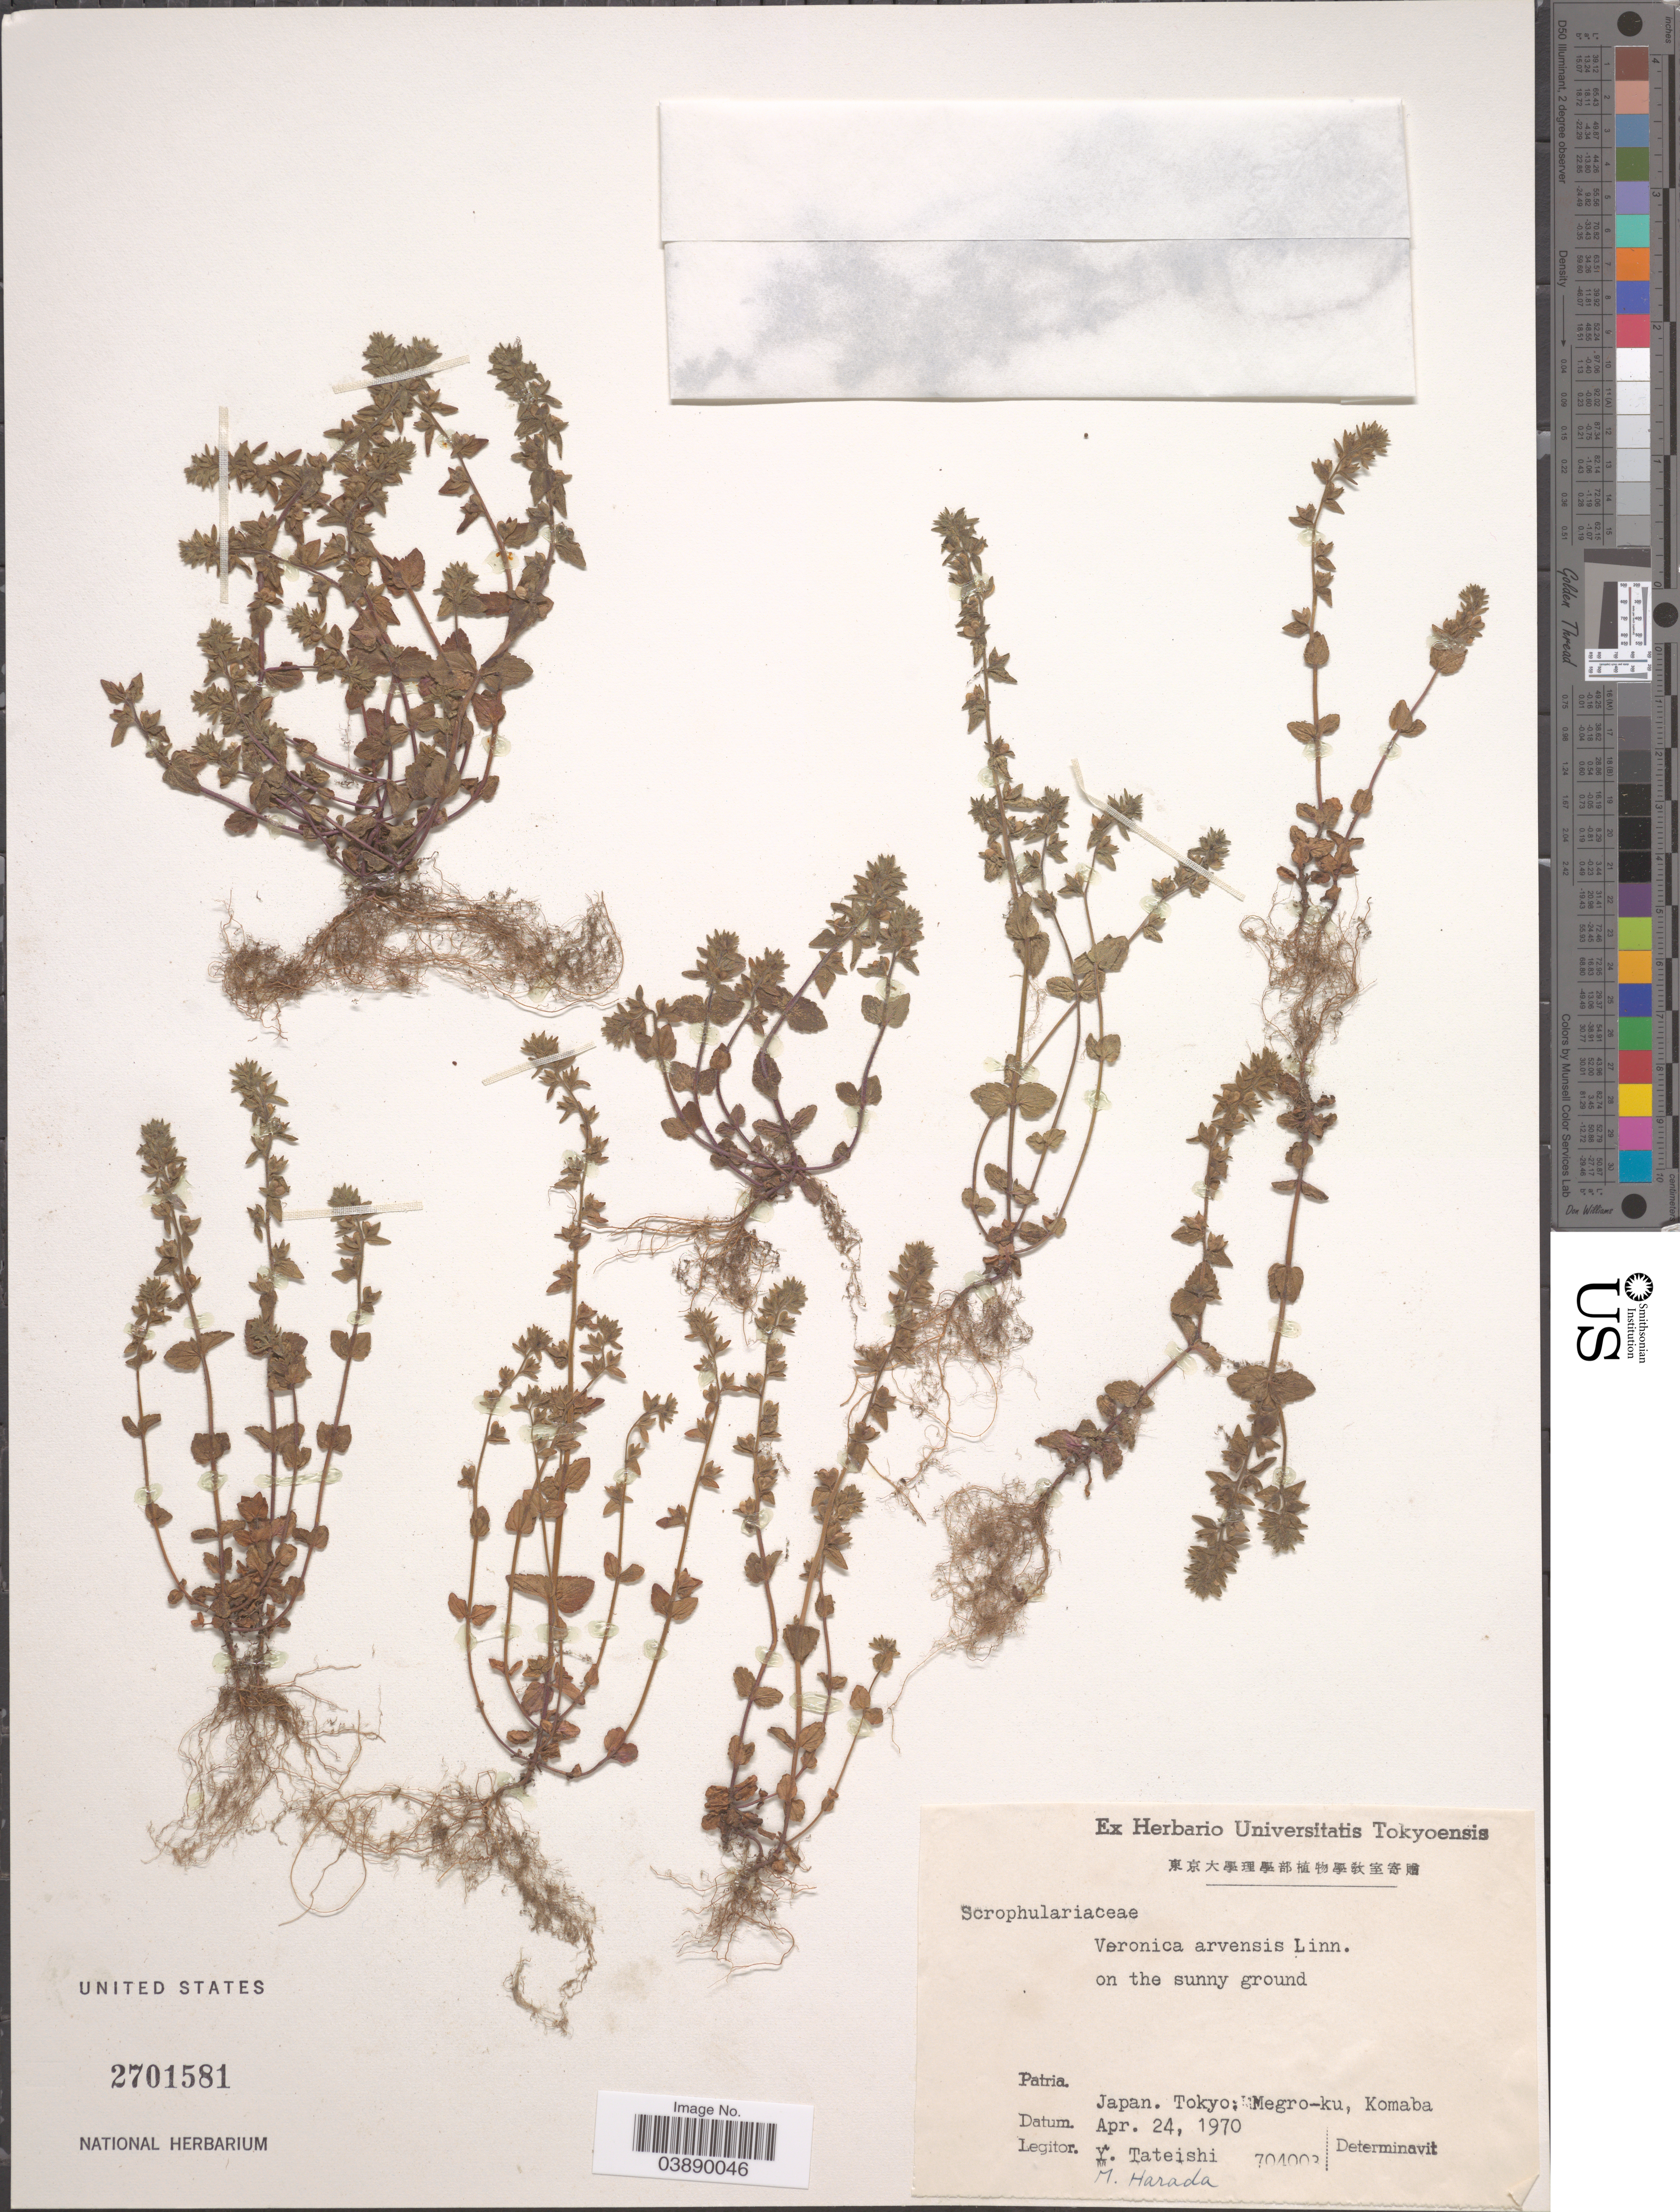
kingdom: Plantae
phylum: Tracheophyta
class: Magnoliopsida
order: Lamiales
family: Plantaginaceae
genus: Veronica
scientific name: Veronica arvensis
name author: L.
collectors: Y. Tateishi & M. Harada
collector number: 704003*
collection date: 1970-04-24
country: Japan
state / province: Tokyo, Federal City of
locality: Tokyo: Megro-ku, Komaba.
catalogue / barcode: US 2701581